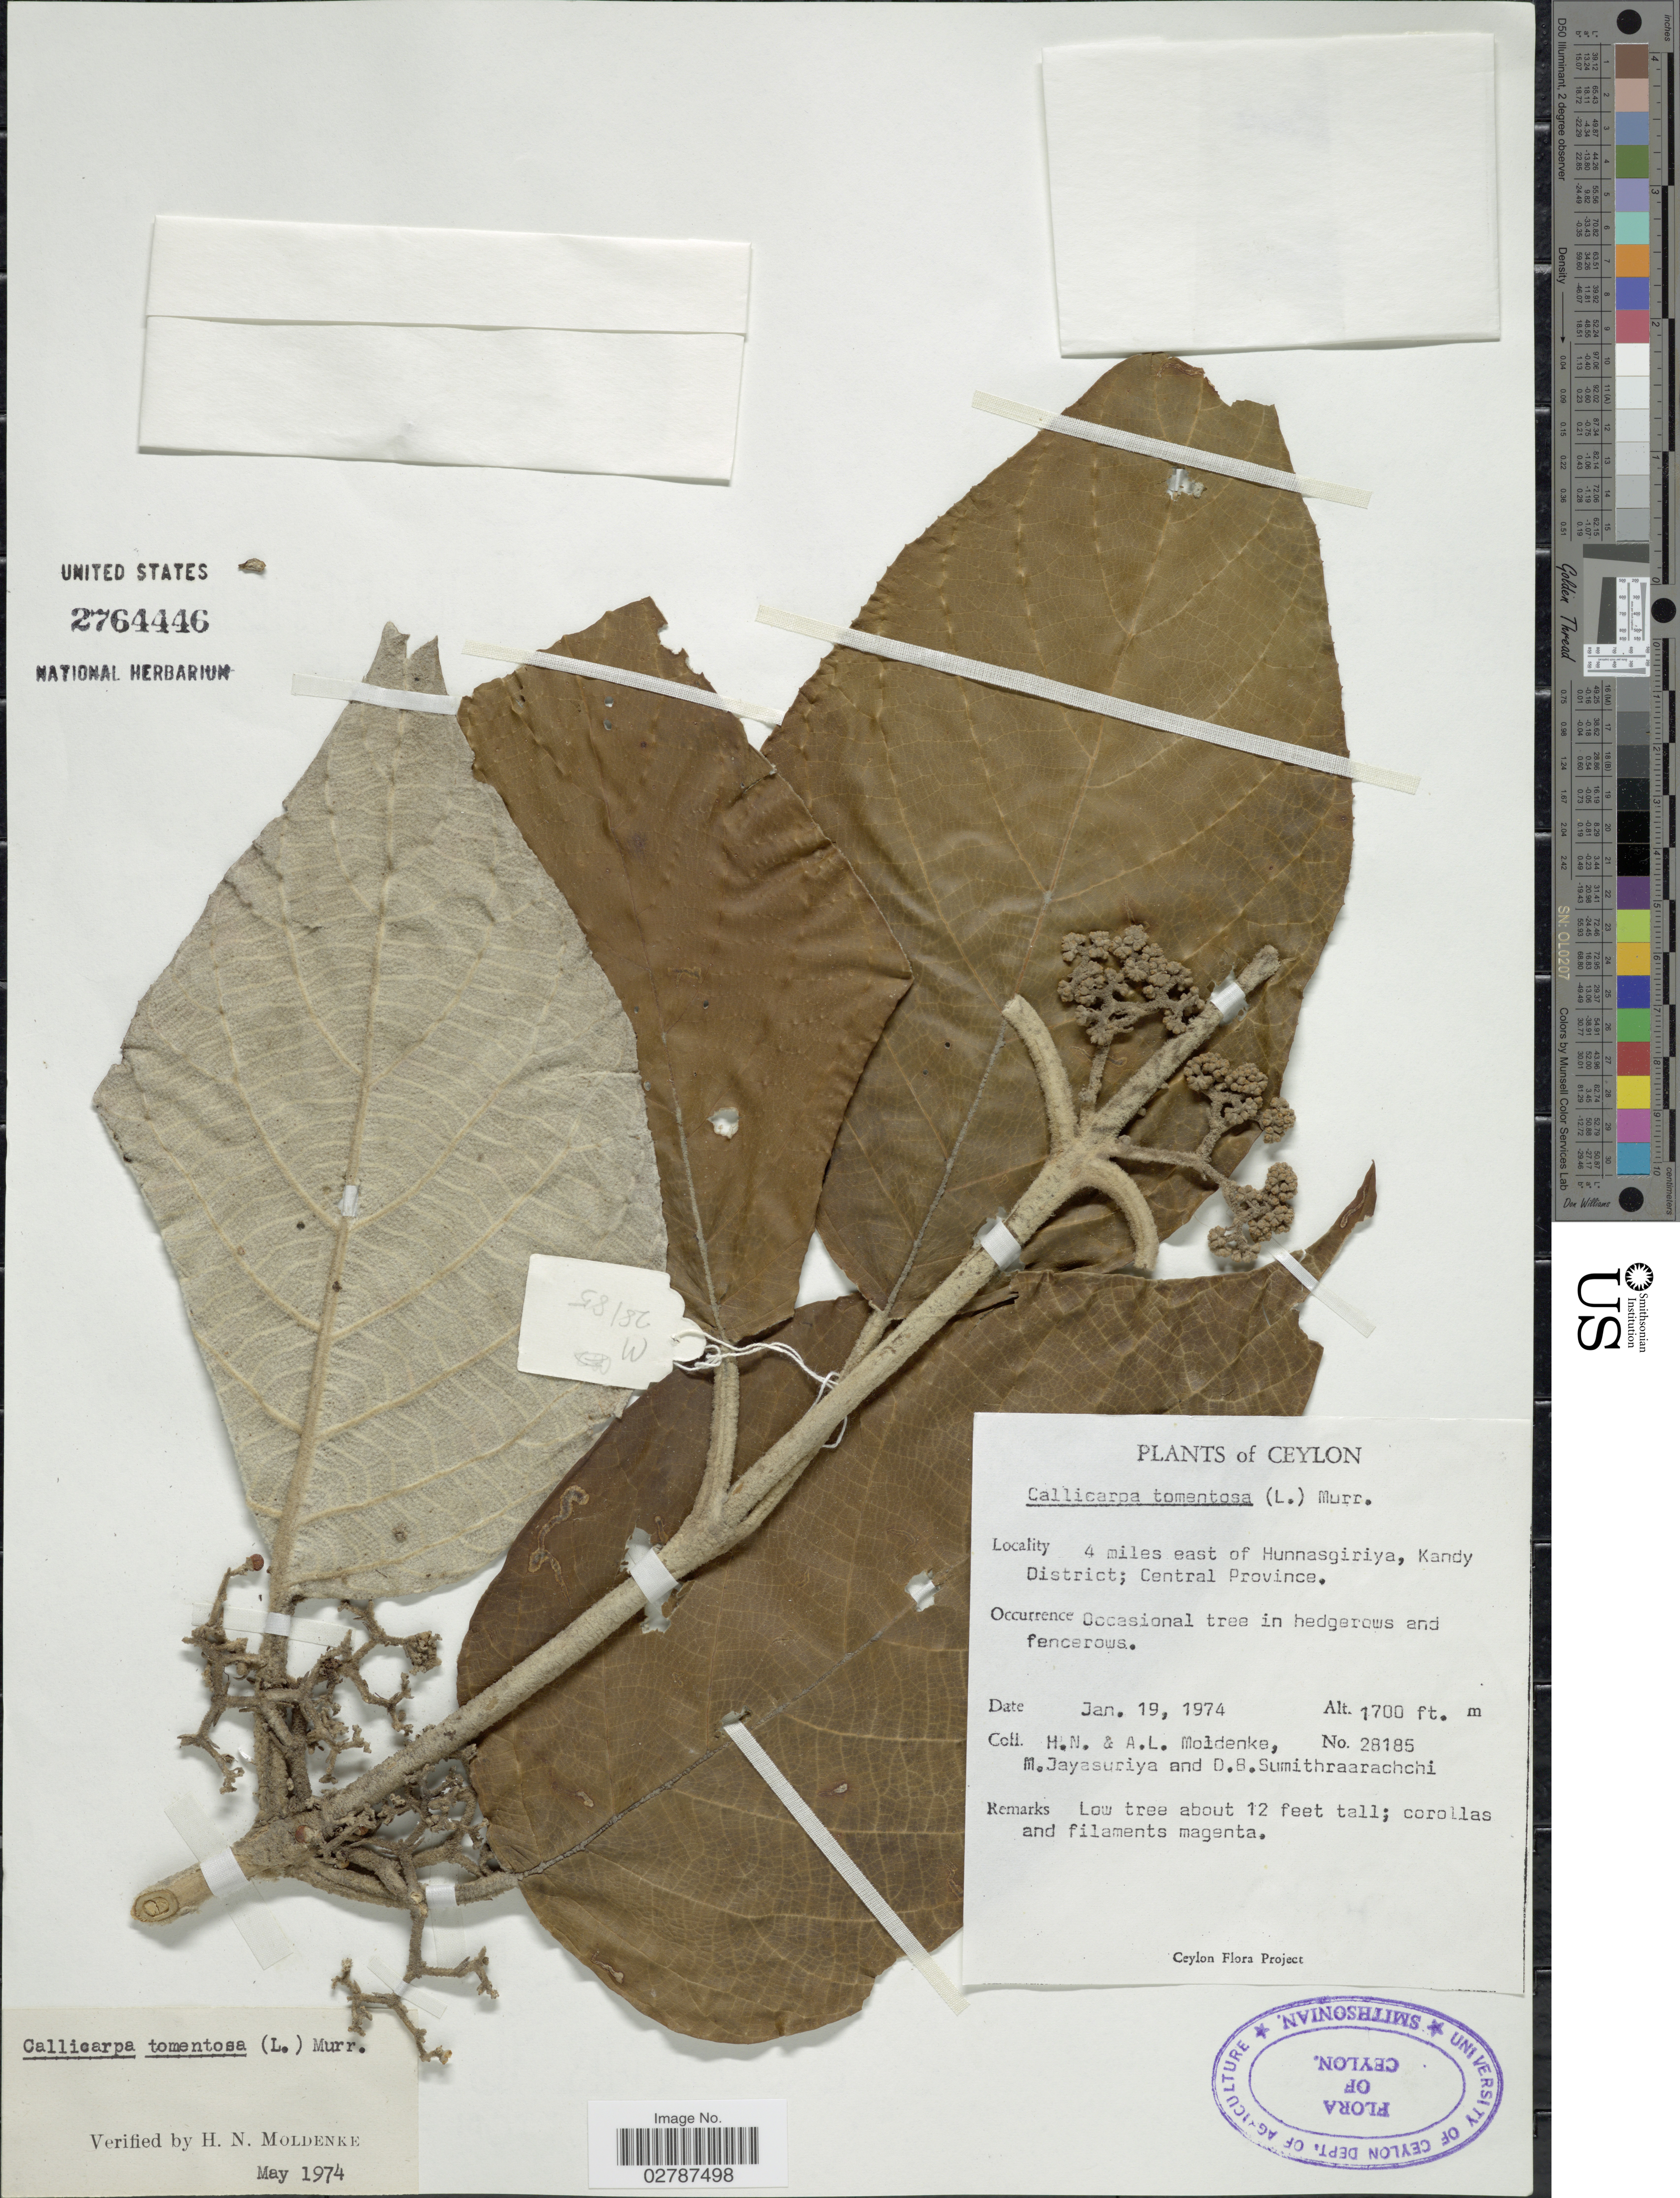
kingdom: Plantae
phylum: Tracheophyta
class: Magnoliopsida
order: Lamiales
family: Lamiaceae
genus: Callicarpa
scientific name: Callicarpa tomentosa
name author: (L.) L.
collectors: H. N. Moldenke, A. L. Moldenke, M. Jayasuriya & D. B. Sumithraarachchi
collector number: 28185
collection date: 1974-01-19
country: Sri Lanka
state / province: Central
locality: Ceylon. 4 miles east of Hunnasgiriya, Kandy District; Central Province.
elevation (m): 518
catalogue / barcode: US 2764446